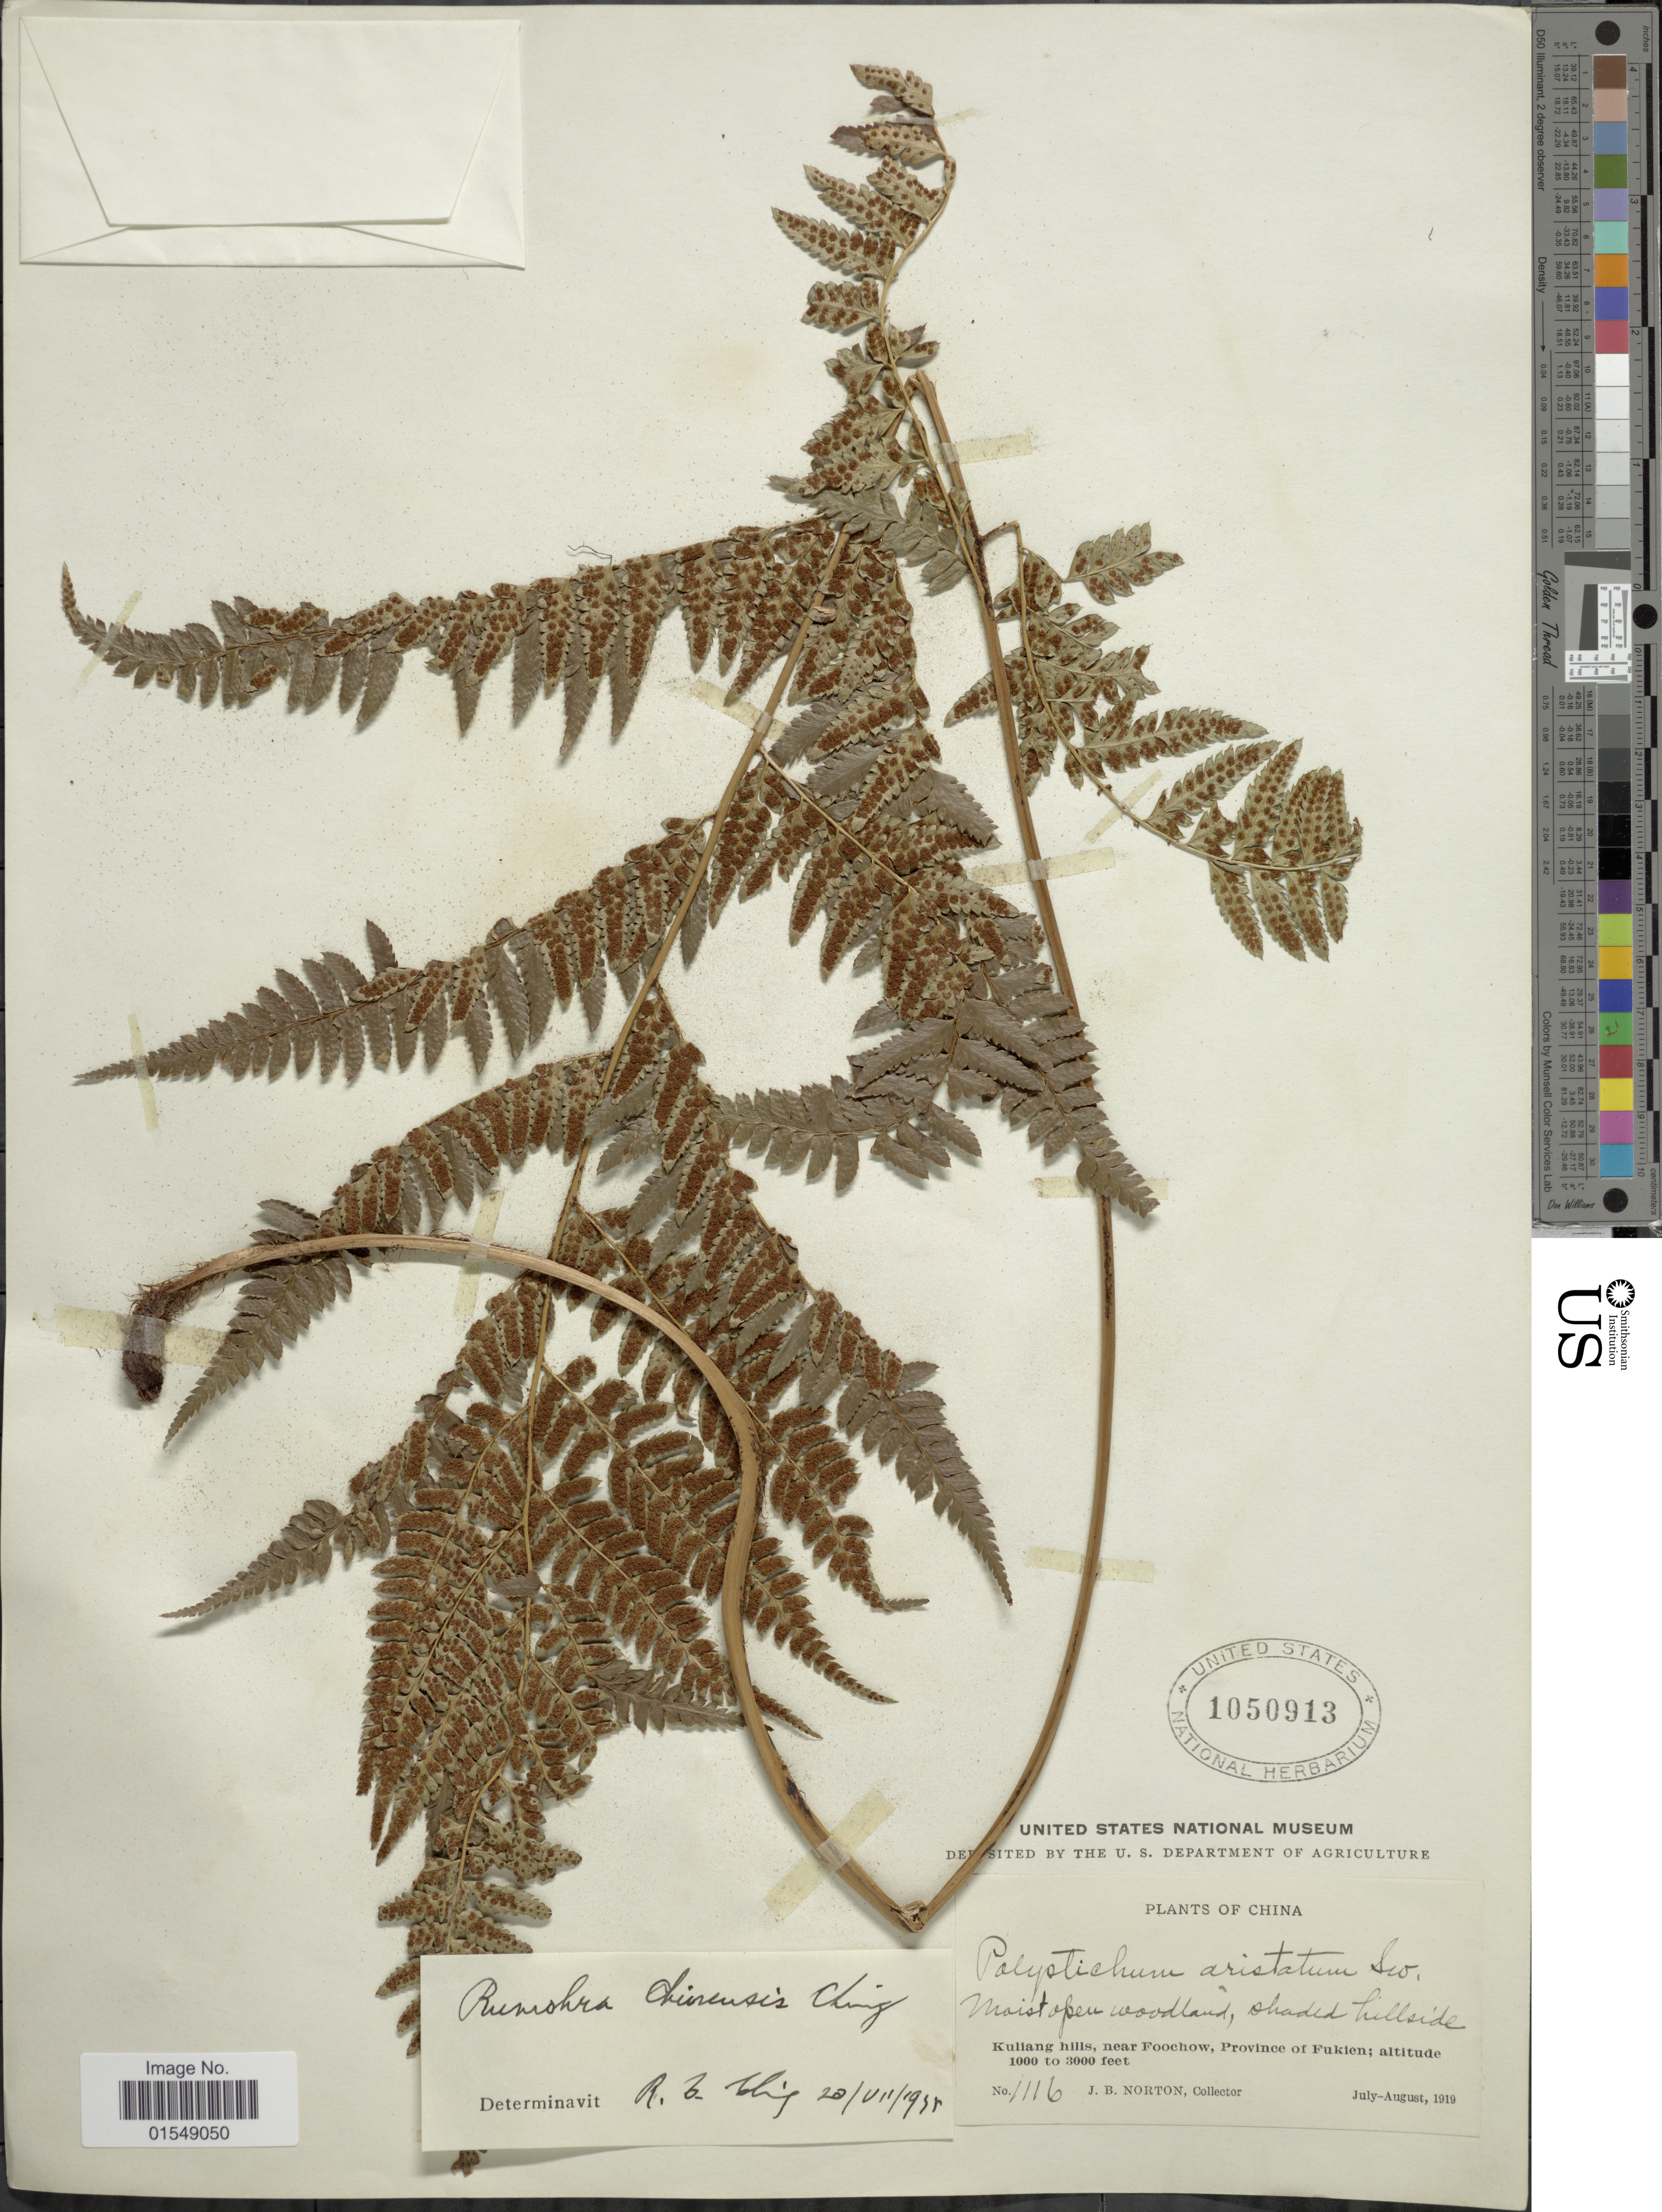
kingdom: Plantae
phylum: Tracheophyta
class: Polypodiopsida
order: Polypodiales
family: Dryopteridaceae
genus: Arachniodes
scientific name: Arachniodes chinensis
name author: (Rosenst.) Ching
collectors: J. B. Norton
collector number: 1116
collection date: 1919-07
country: China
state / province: Fujian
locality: Kuliang hills, near Foochow, Province of Fukien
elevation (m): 305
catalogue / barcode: US 1050913